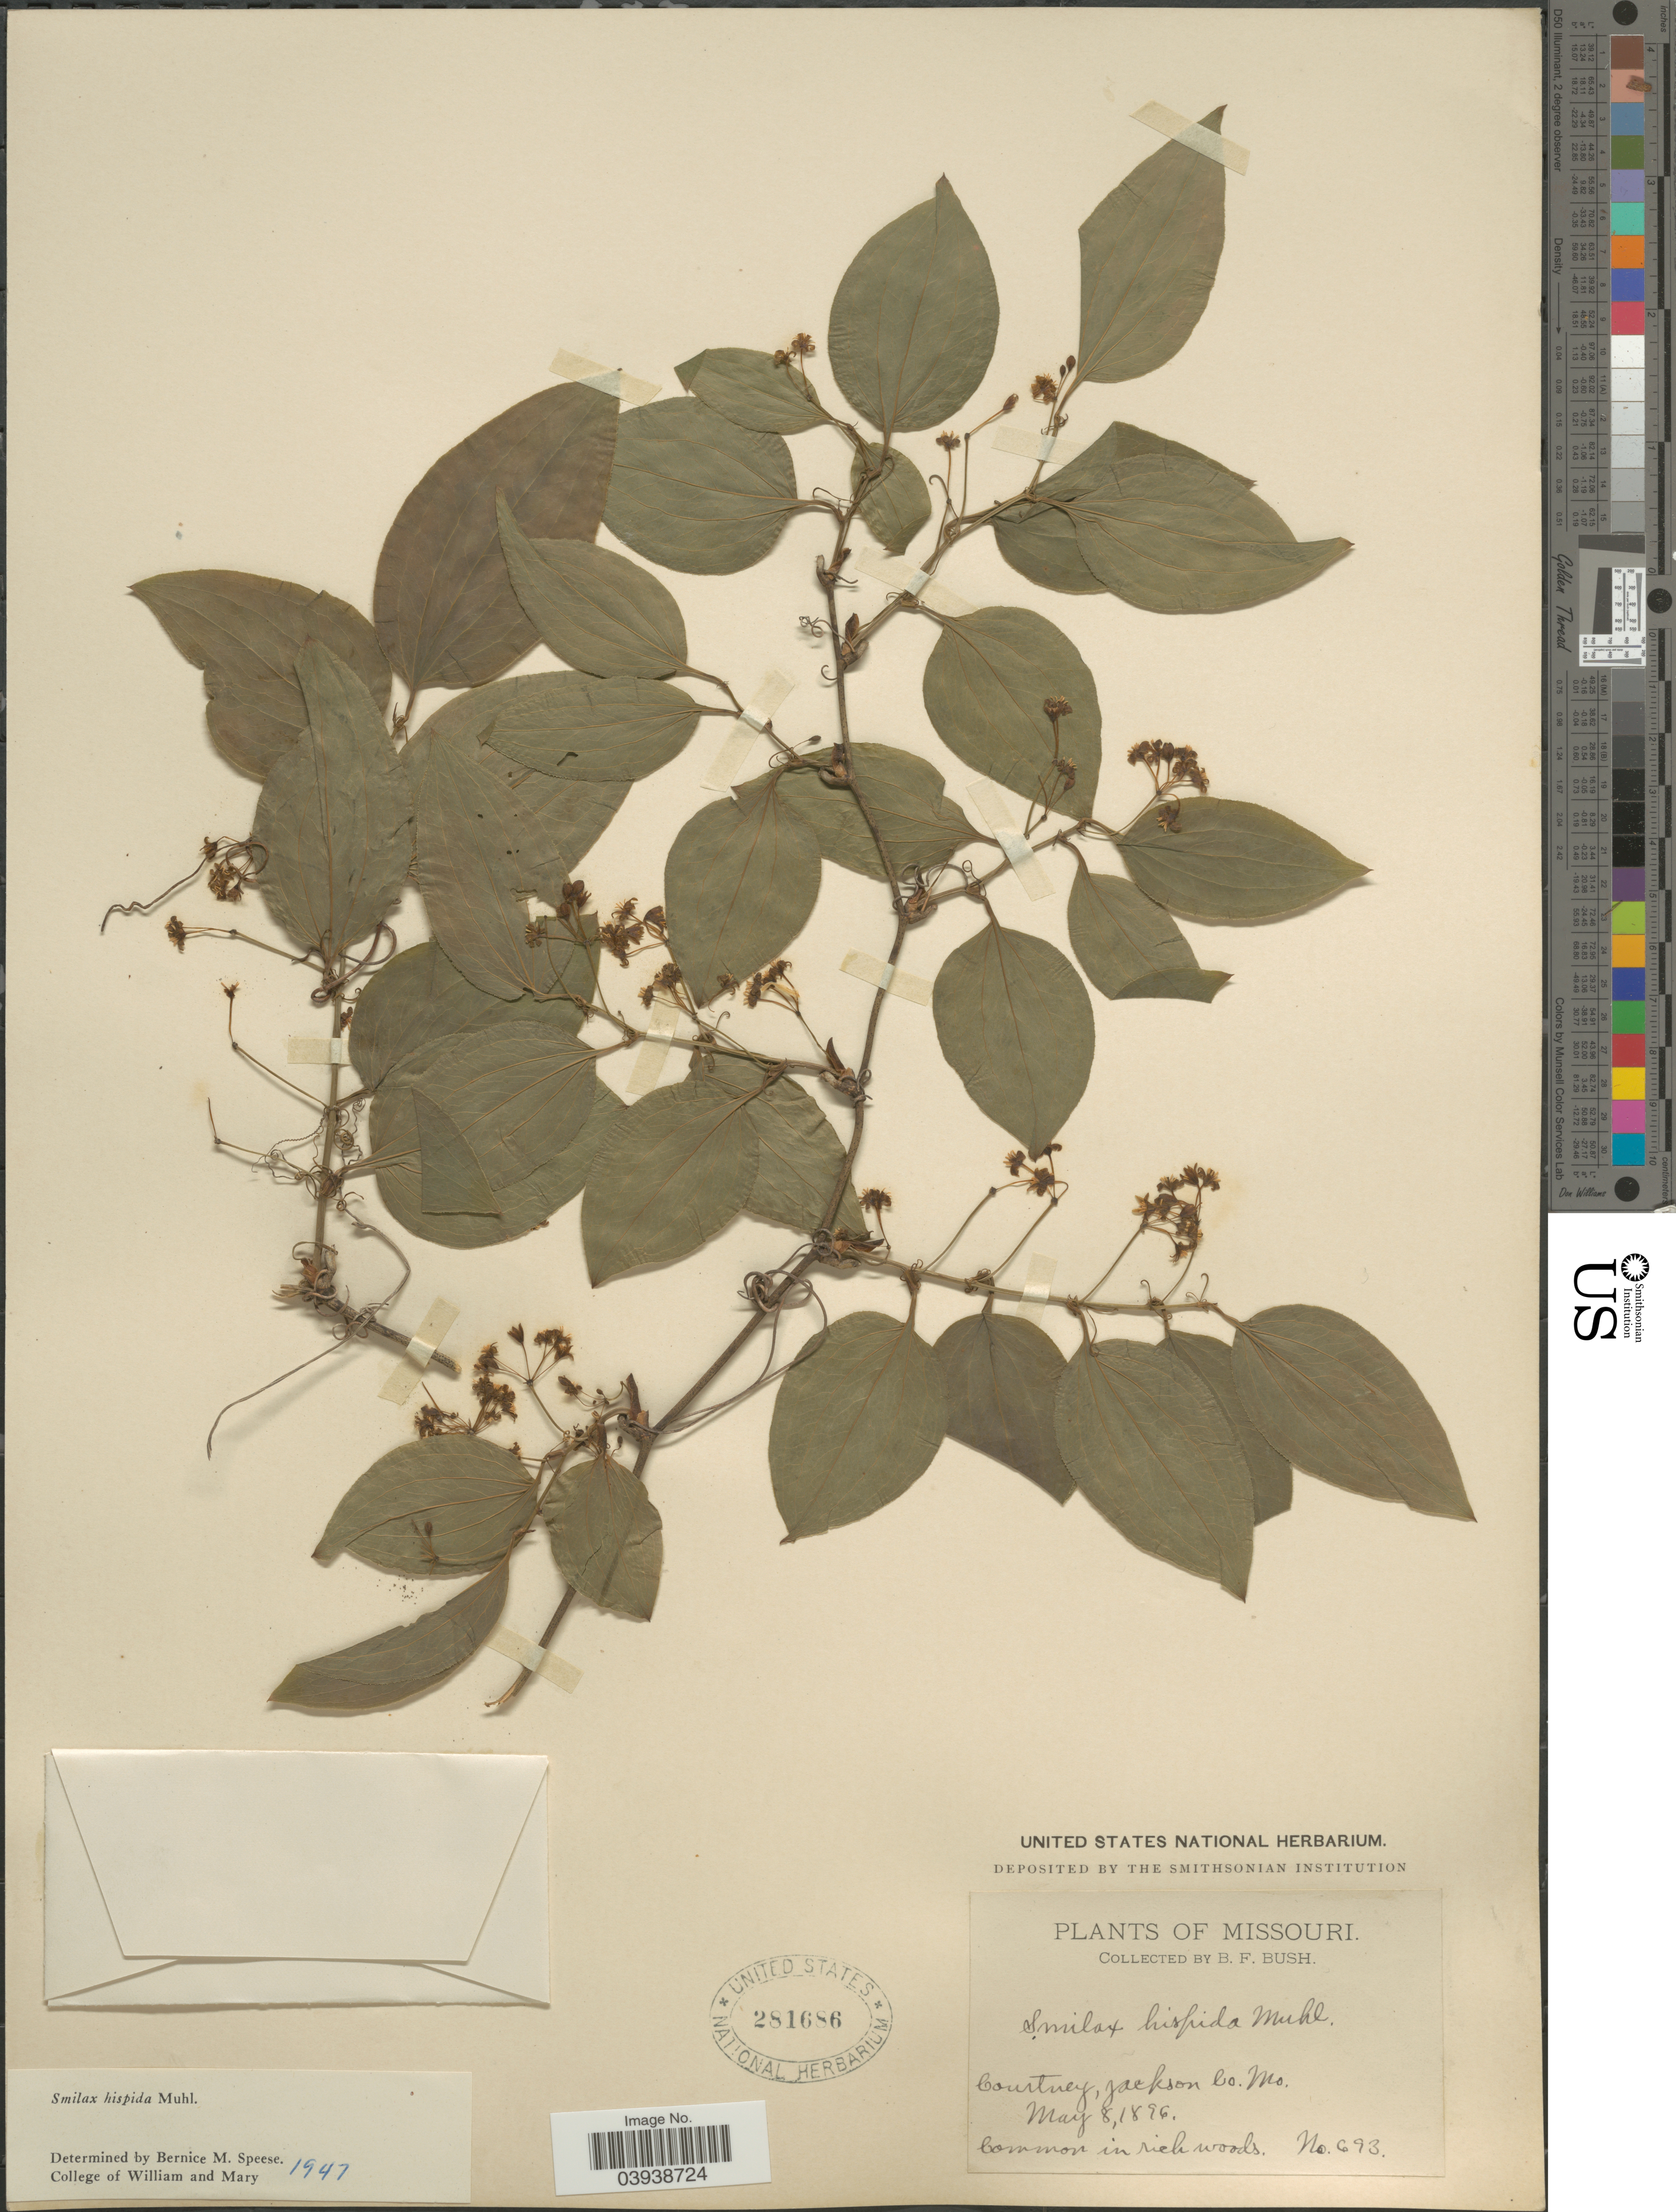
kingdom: Plantae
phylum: Tracheophyta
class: Liliopsida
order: Liliales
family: Smilacaceae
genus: Smilax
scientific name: Smilax hispida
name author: Raf.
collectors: B. F. Bush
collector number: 693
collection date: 1896-05-08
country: United States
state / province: Missouri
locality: Courtney, Jackson Co.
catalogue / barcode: US 281686